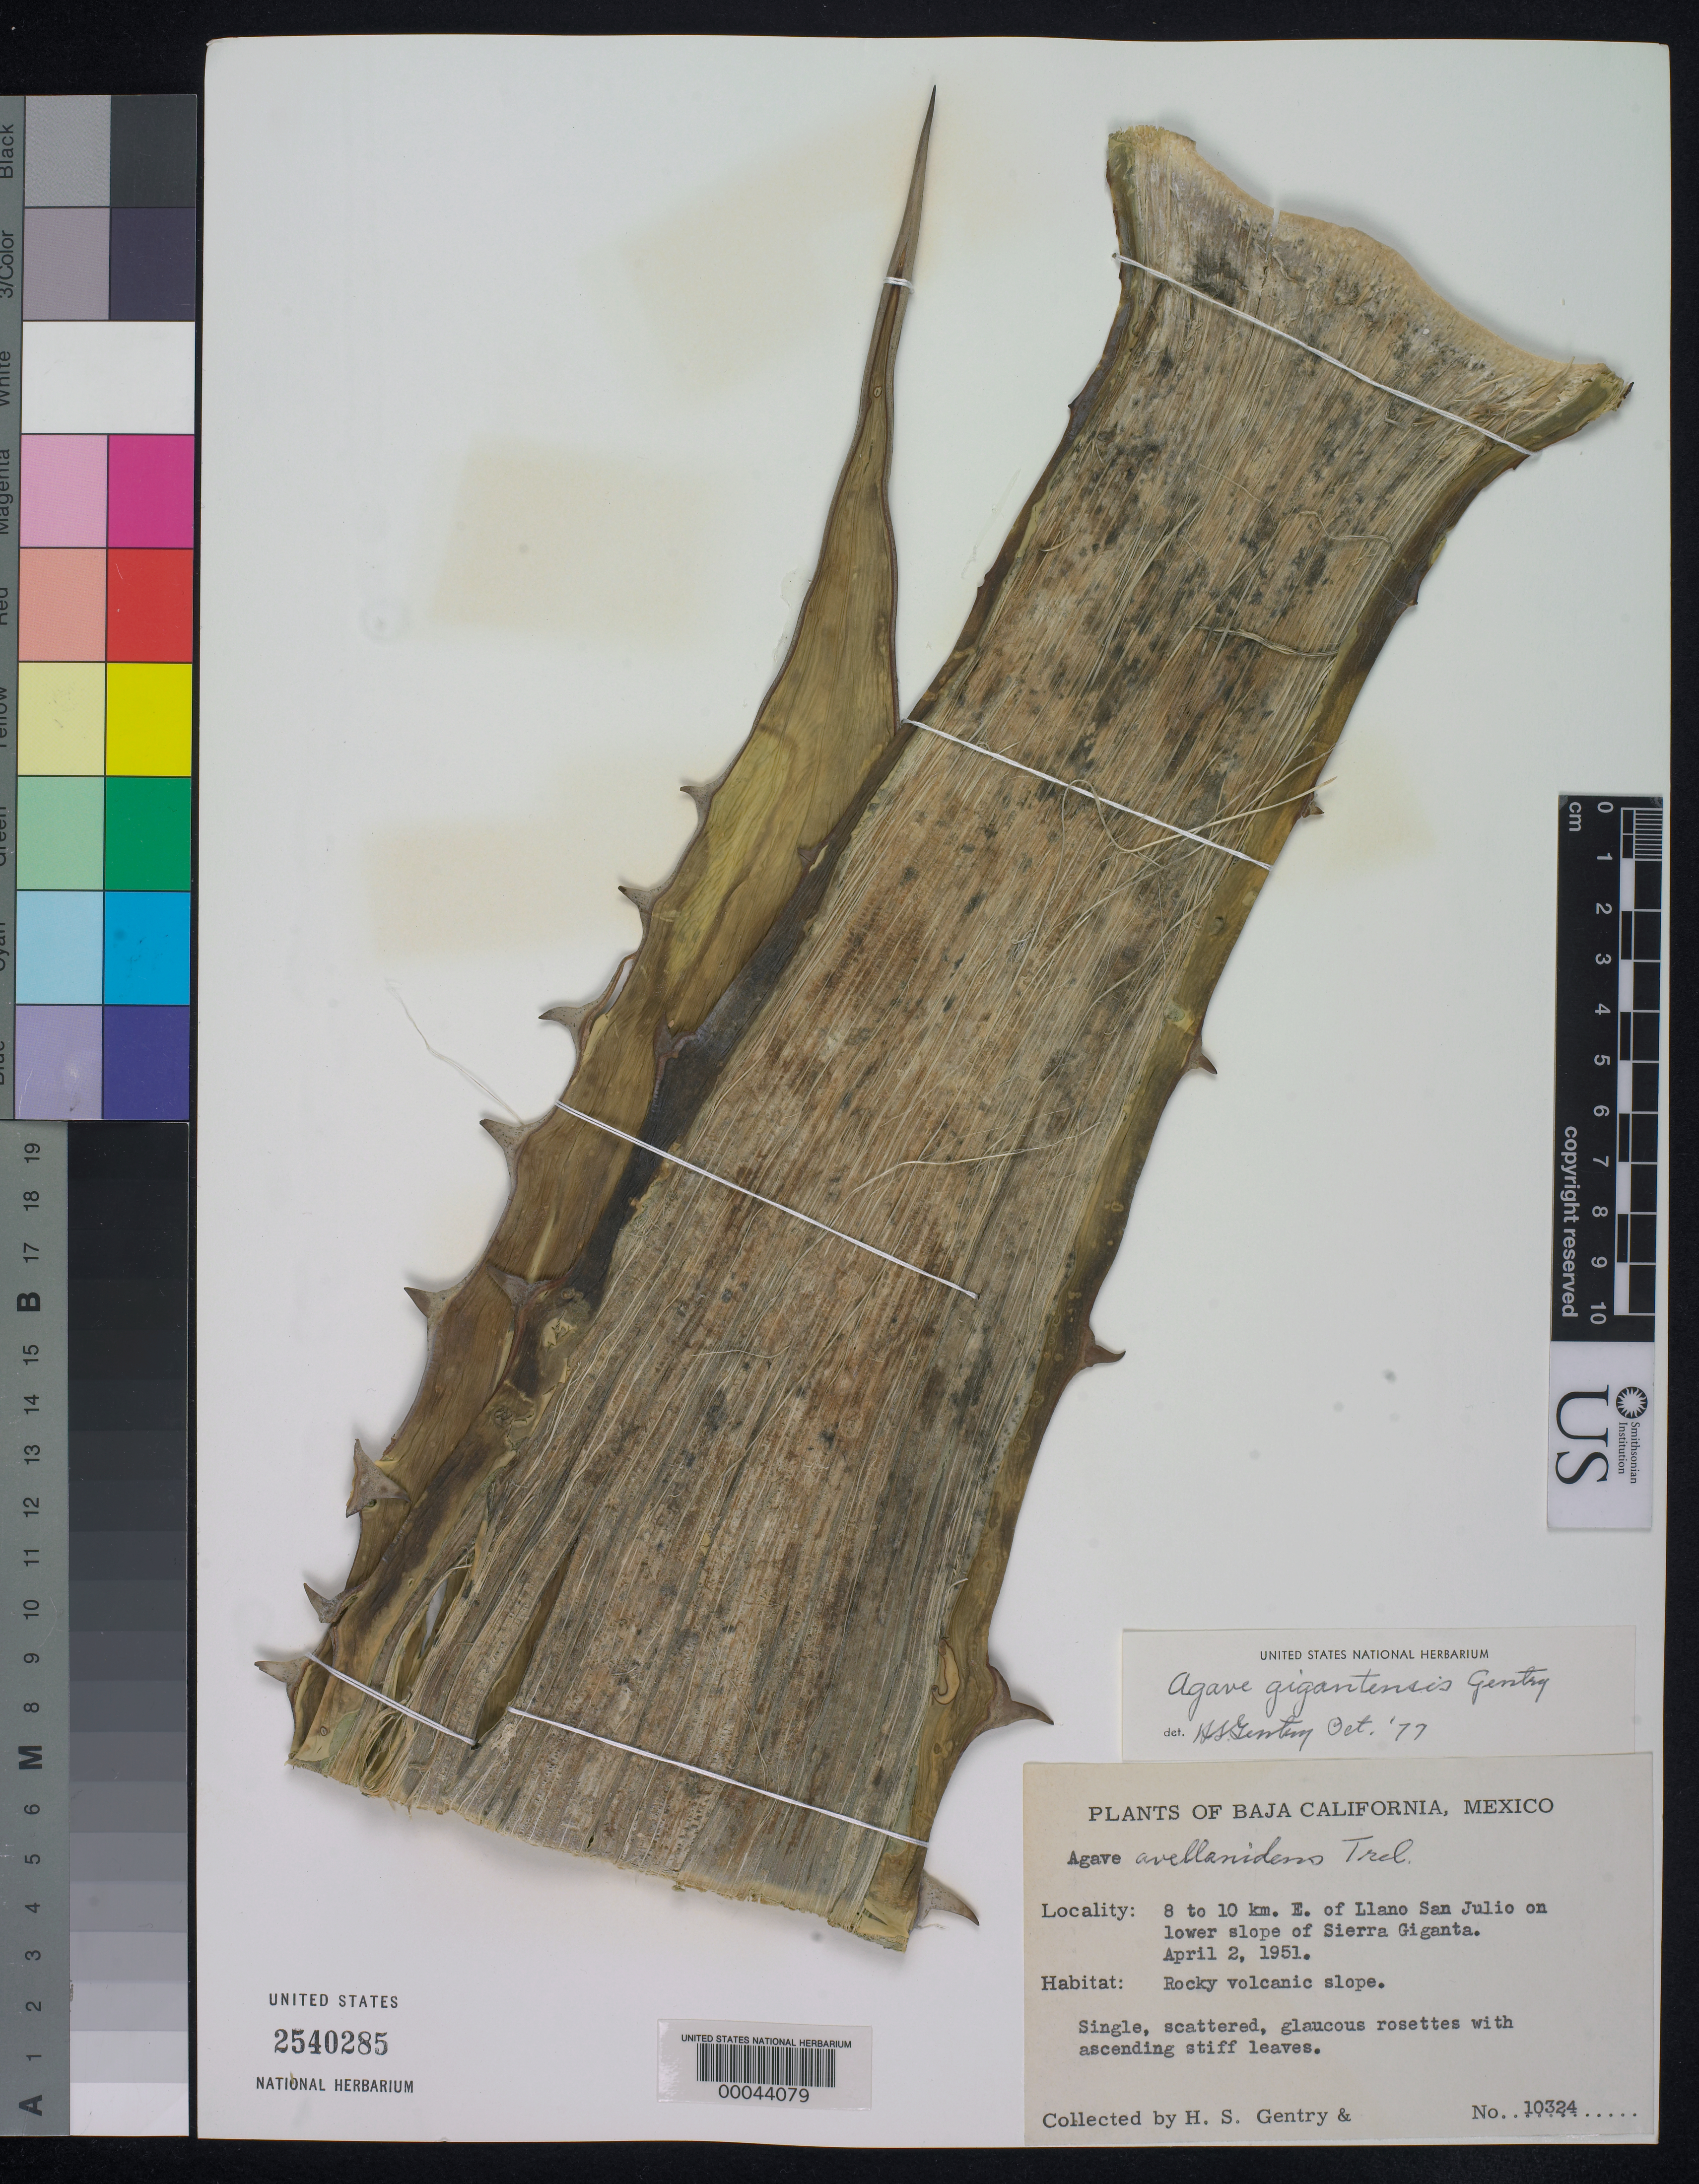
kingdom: Plantae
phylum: Tracheophyta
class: Liliopsida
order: Asparagales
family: Asparagaceae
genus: Agave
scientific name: Agave gigantensis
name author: Gentry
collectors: H. S. Gentry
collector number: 10324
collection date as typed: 02 Apr 1951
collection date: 1951-04-02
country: Mexico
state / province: Baja California Sur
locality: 8-10 km E of Llano San Julio on lower slope of Sierra Giganta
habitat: Rocky volcanic slope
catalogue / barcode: US 2540285